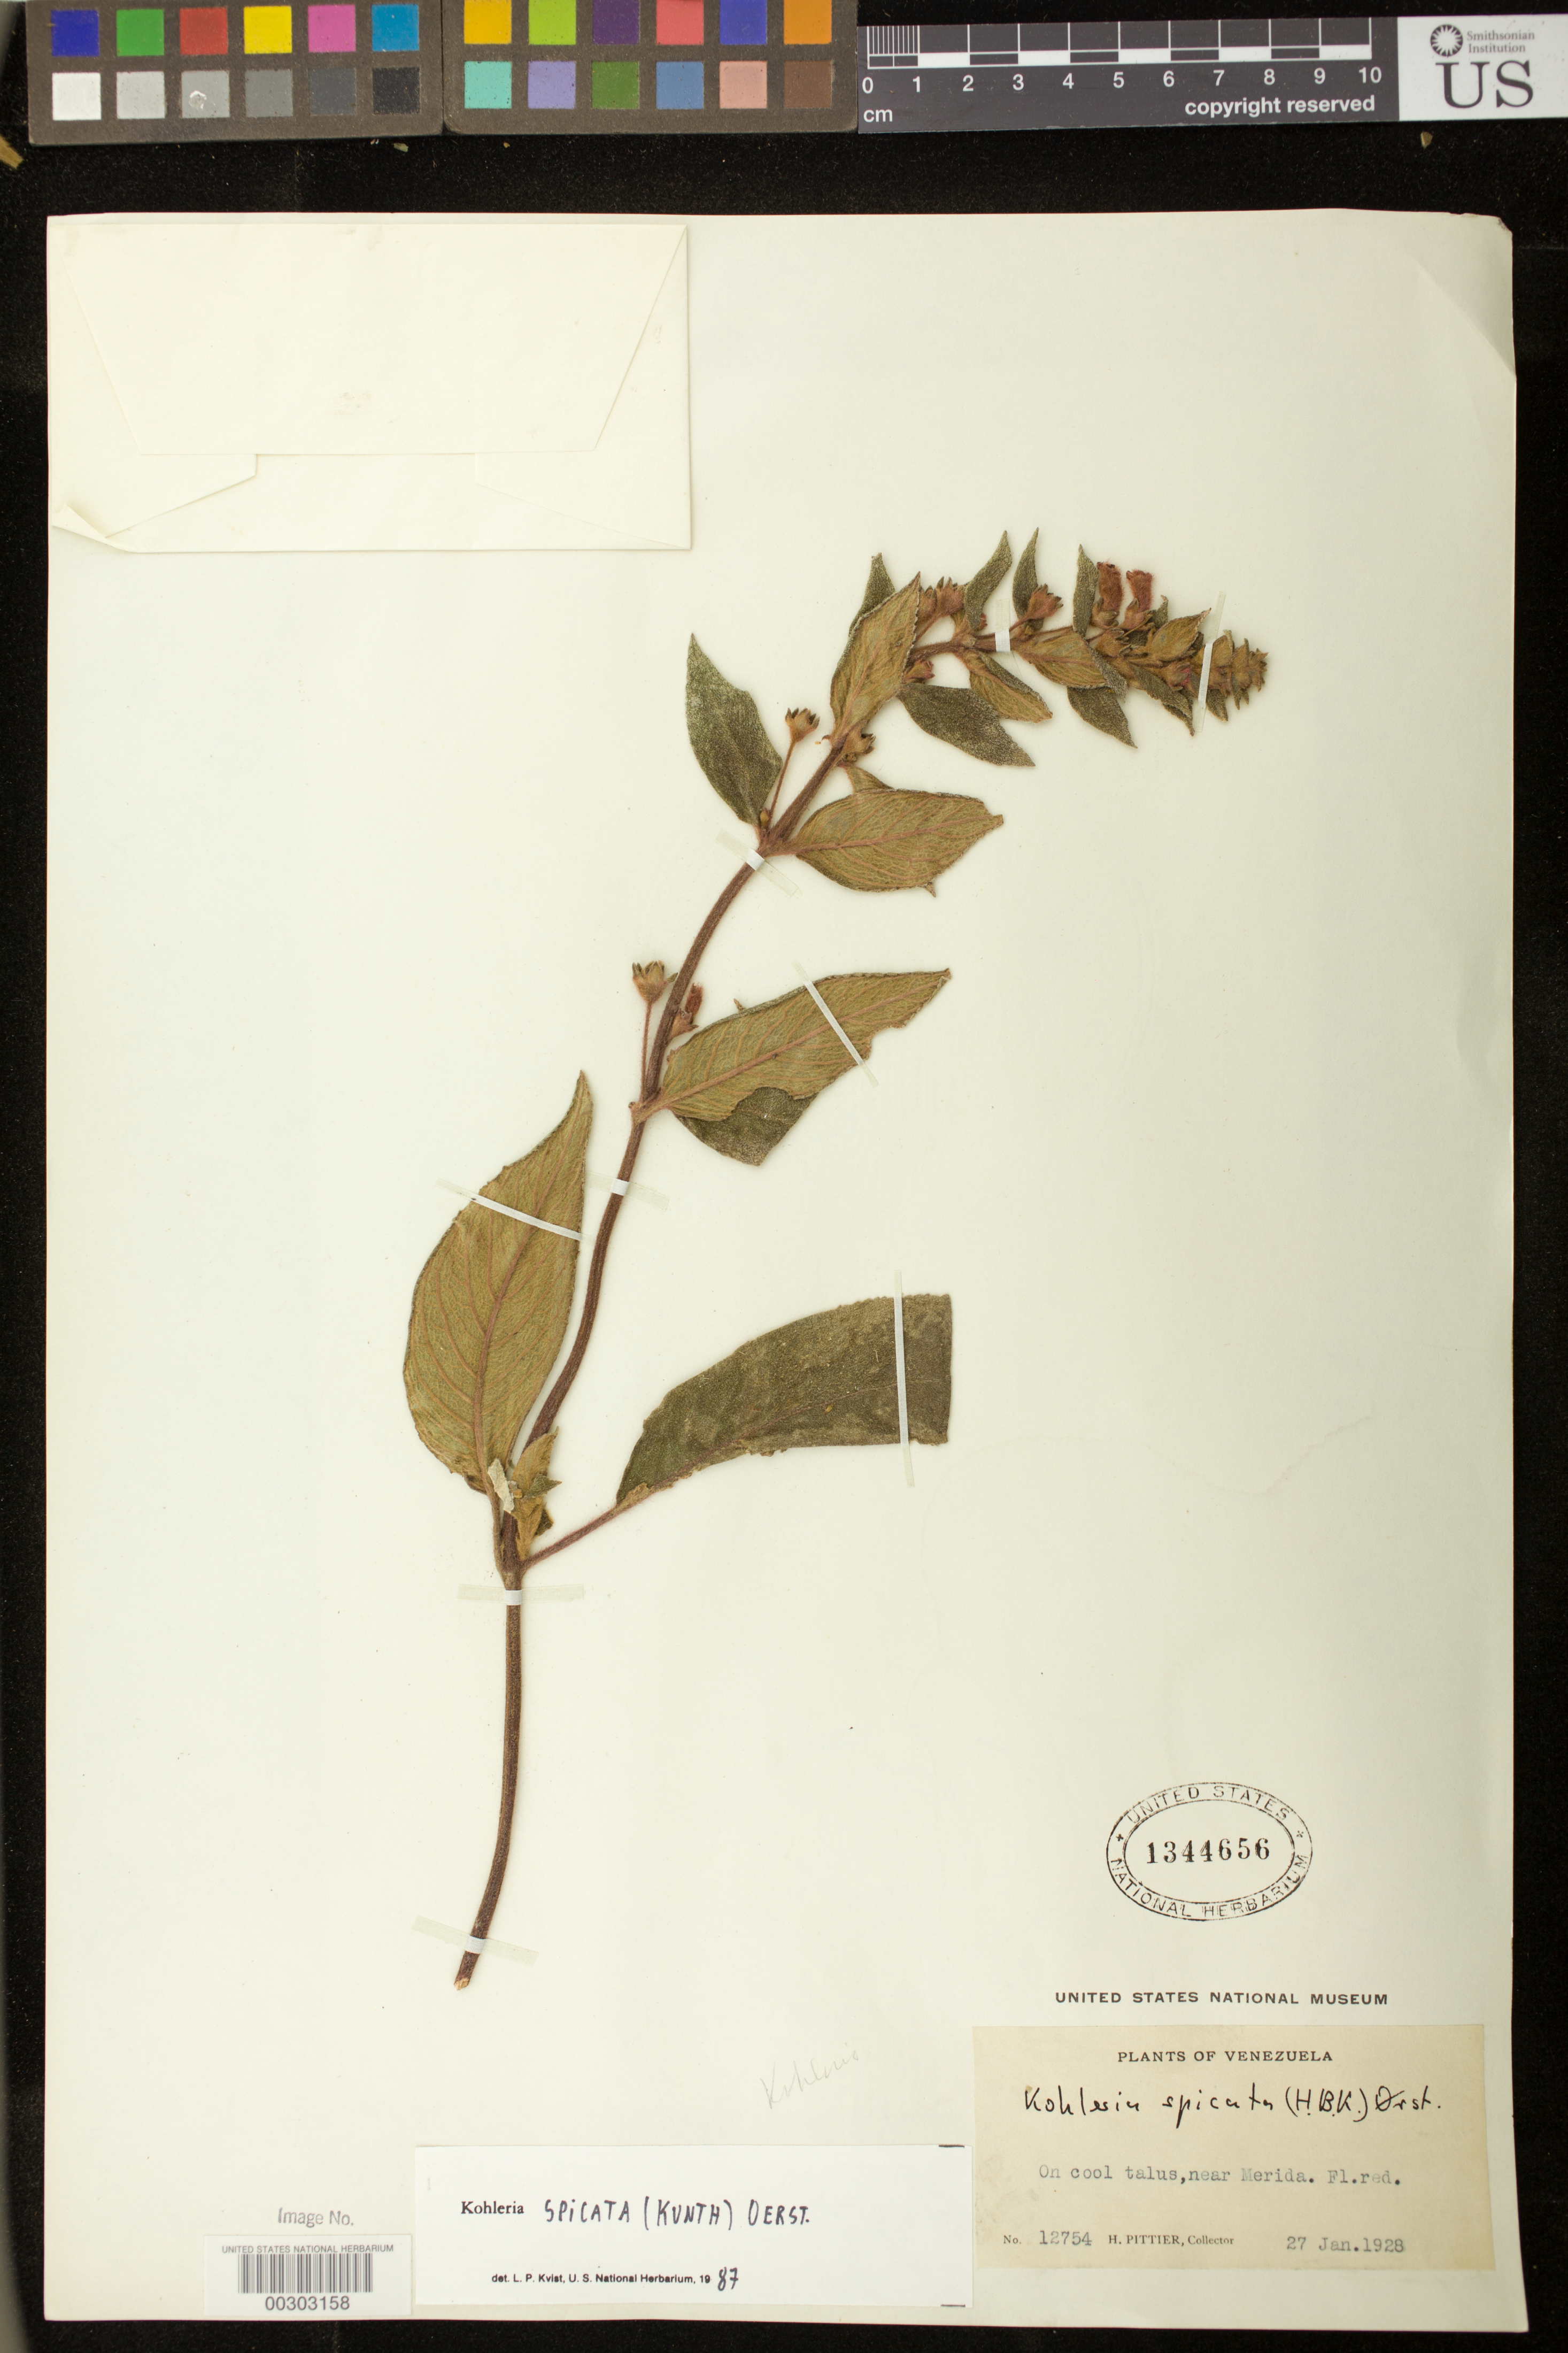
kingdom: Plantae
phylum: Tracheophyta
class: Magnoliopsida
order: Lamiales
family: Gesneriaceae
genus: Kohleria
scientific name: Kohleria spicata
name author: (Kunth) Oerst.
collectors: H. F. Pittier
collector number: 12754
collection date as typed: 27 Jan 1928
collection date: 1928-01-27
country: Venezuela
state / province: Mérida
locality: Near Merida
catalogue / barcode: US 1344656